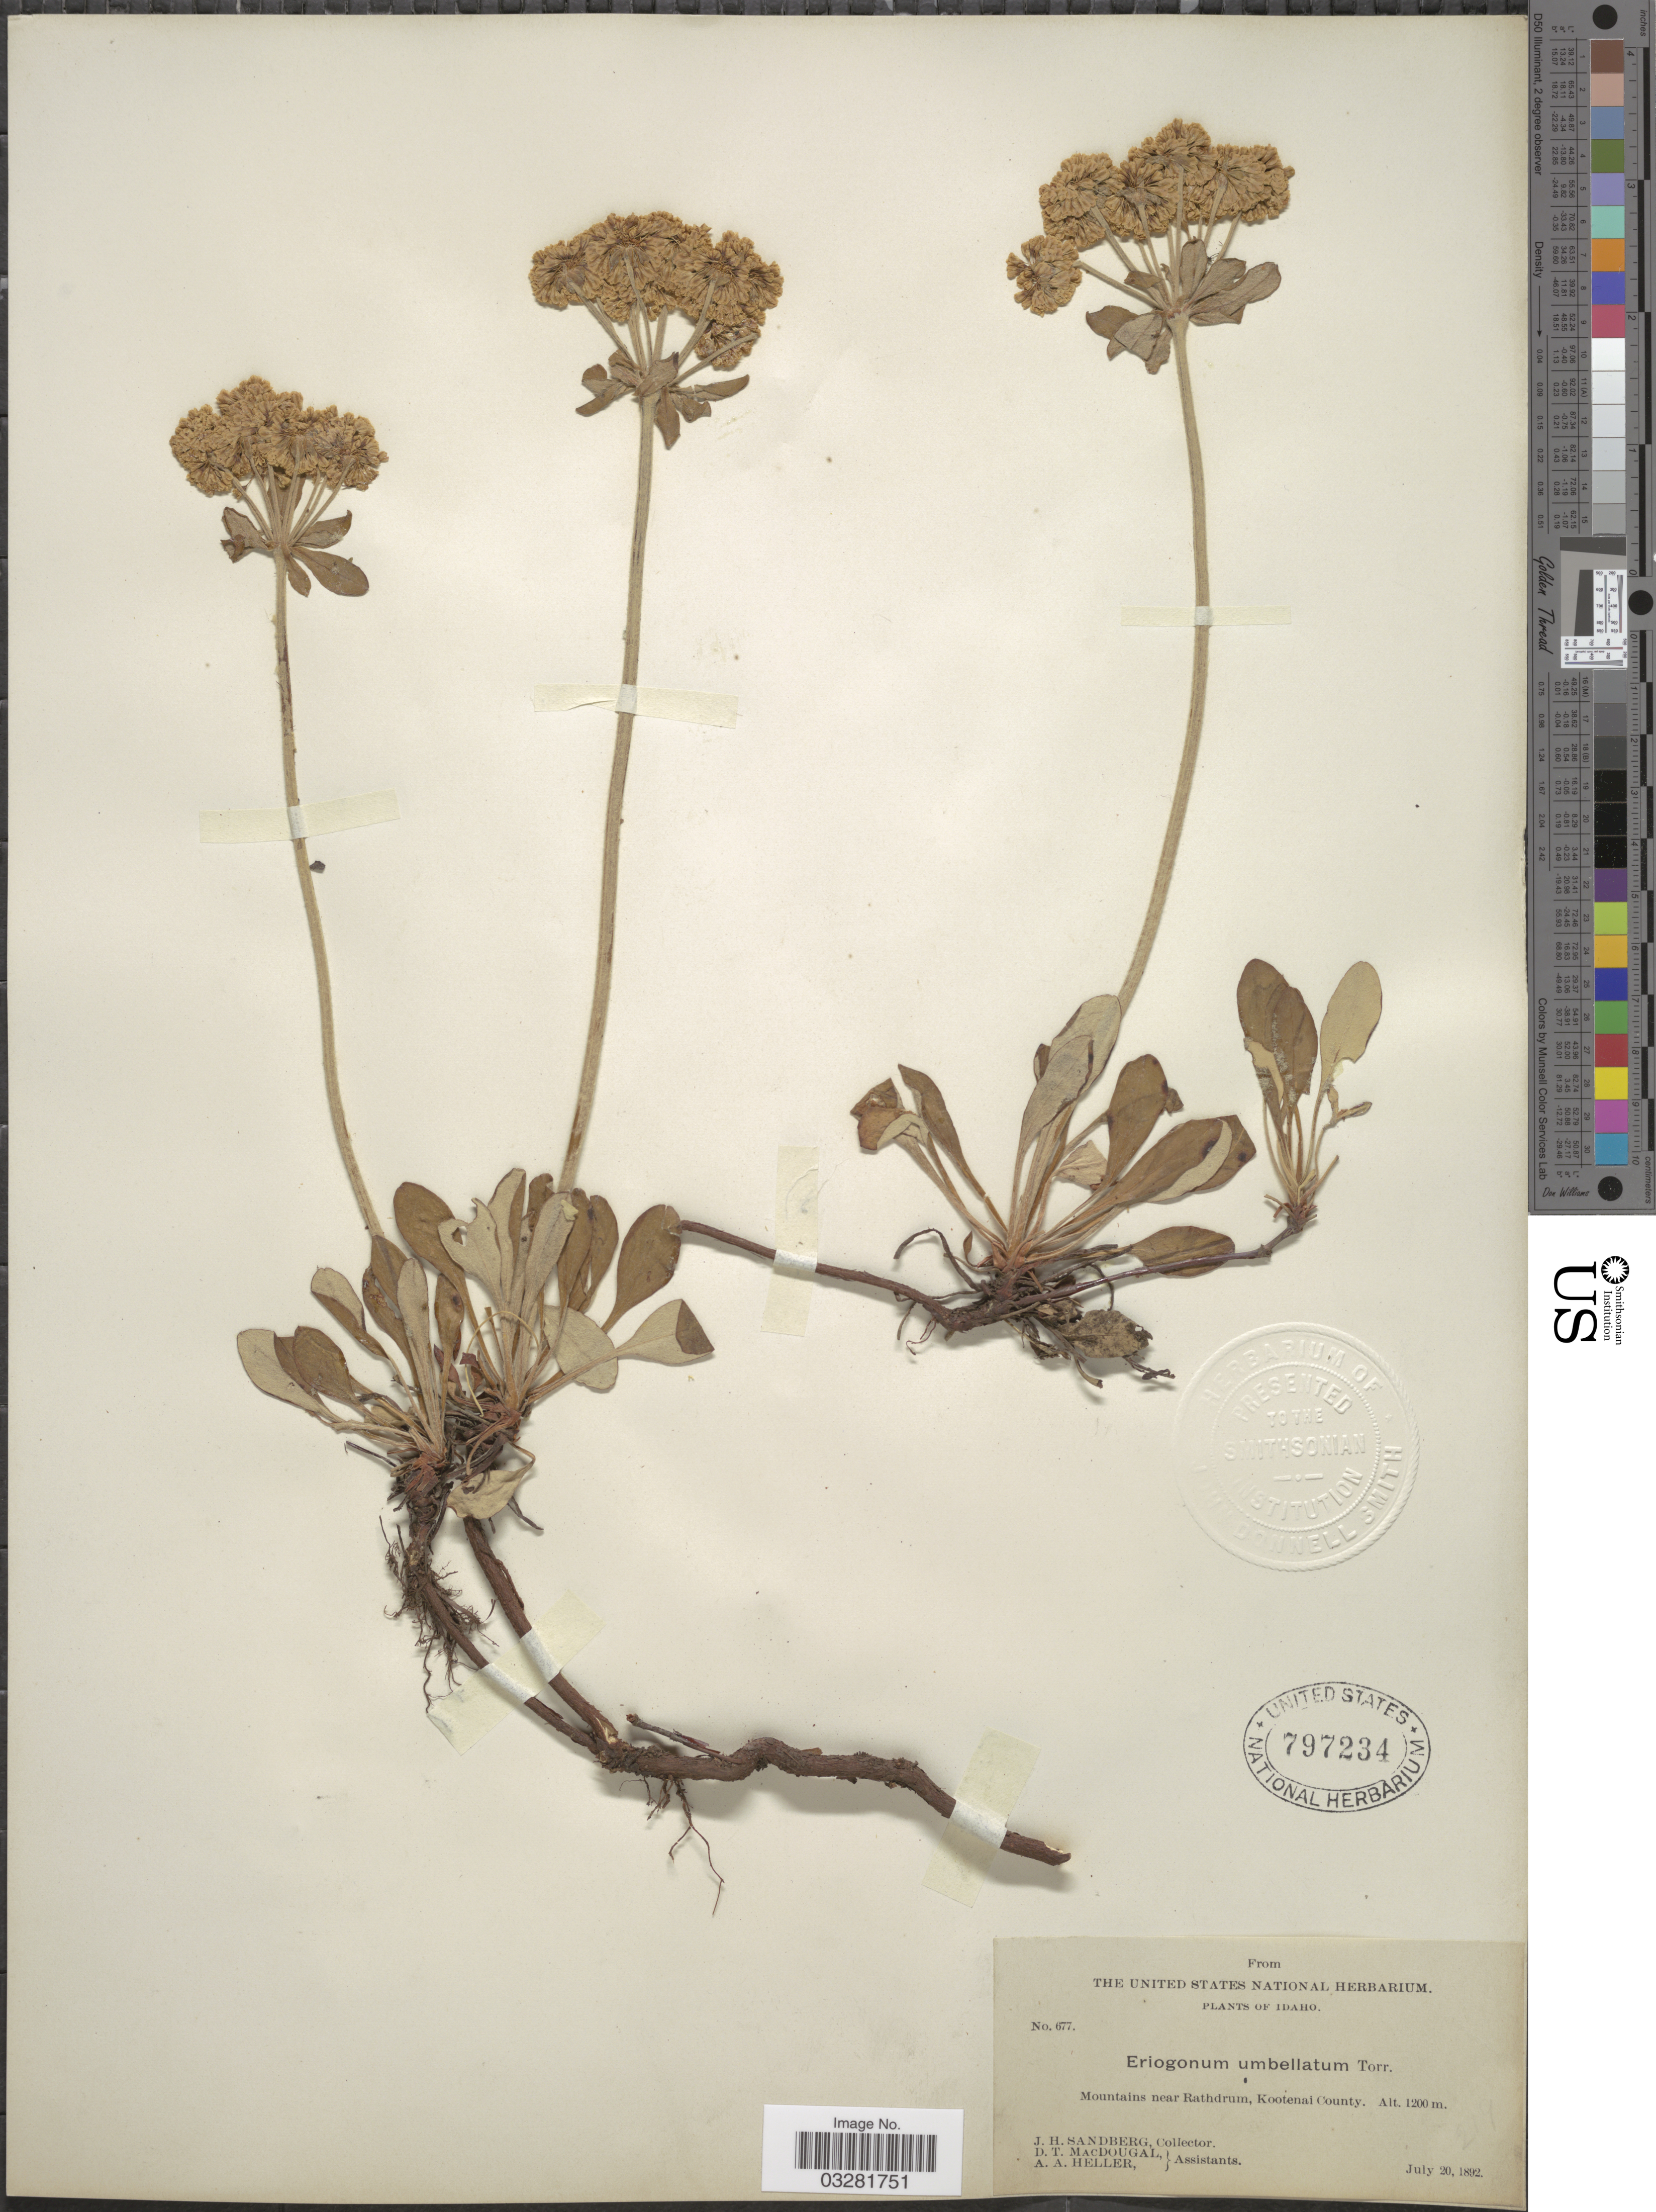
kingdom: Plantae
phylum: Tracheophyta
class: Magnoliopsida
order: Caryophyllales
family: Polygonaceae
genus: Eriogonum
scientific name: Eriogonum umbellatum var. subalpinum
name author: M.E. Jones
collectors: J. H. Sandberg, D. T. MacDougal & A. A. Heller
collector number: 677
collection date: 1892-07-20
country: United States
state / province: Idaho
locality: Mountains near Rathdrum, Kootenai County.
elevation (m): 1200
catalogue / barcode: US 797234